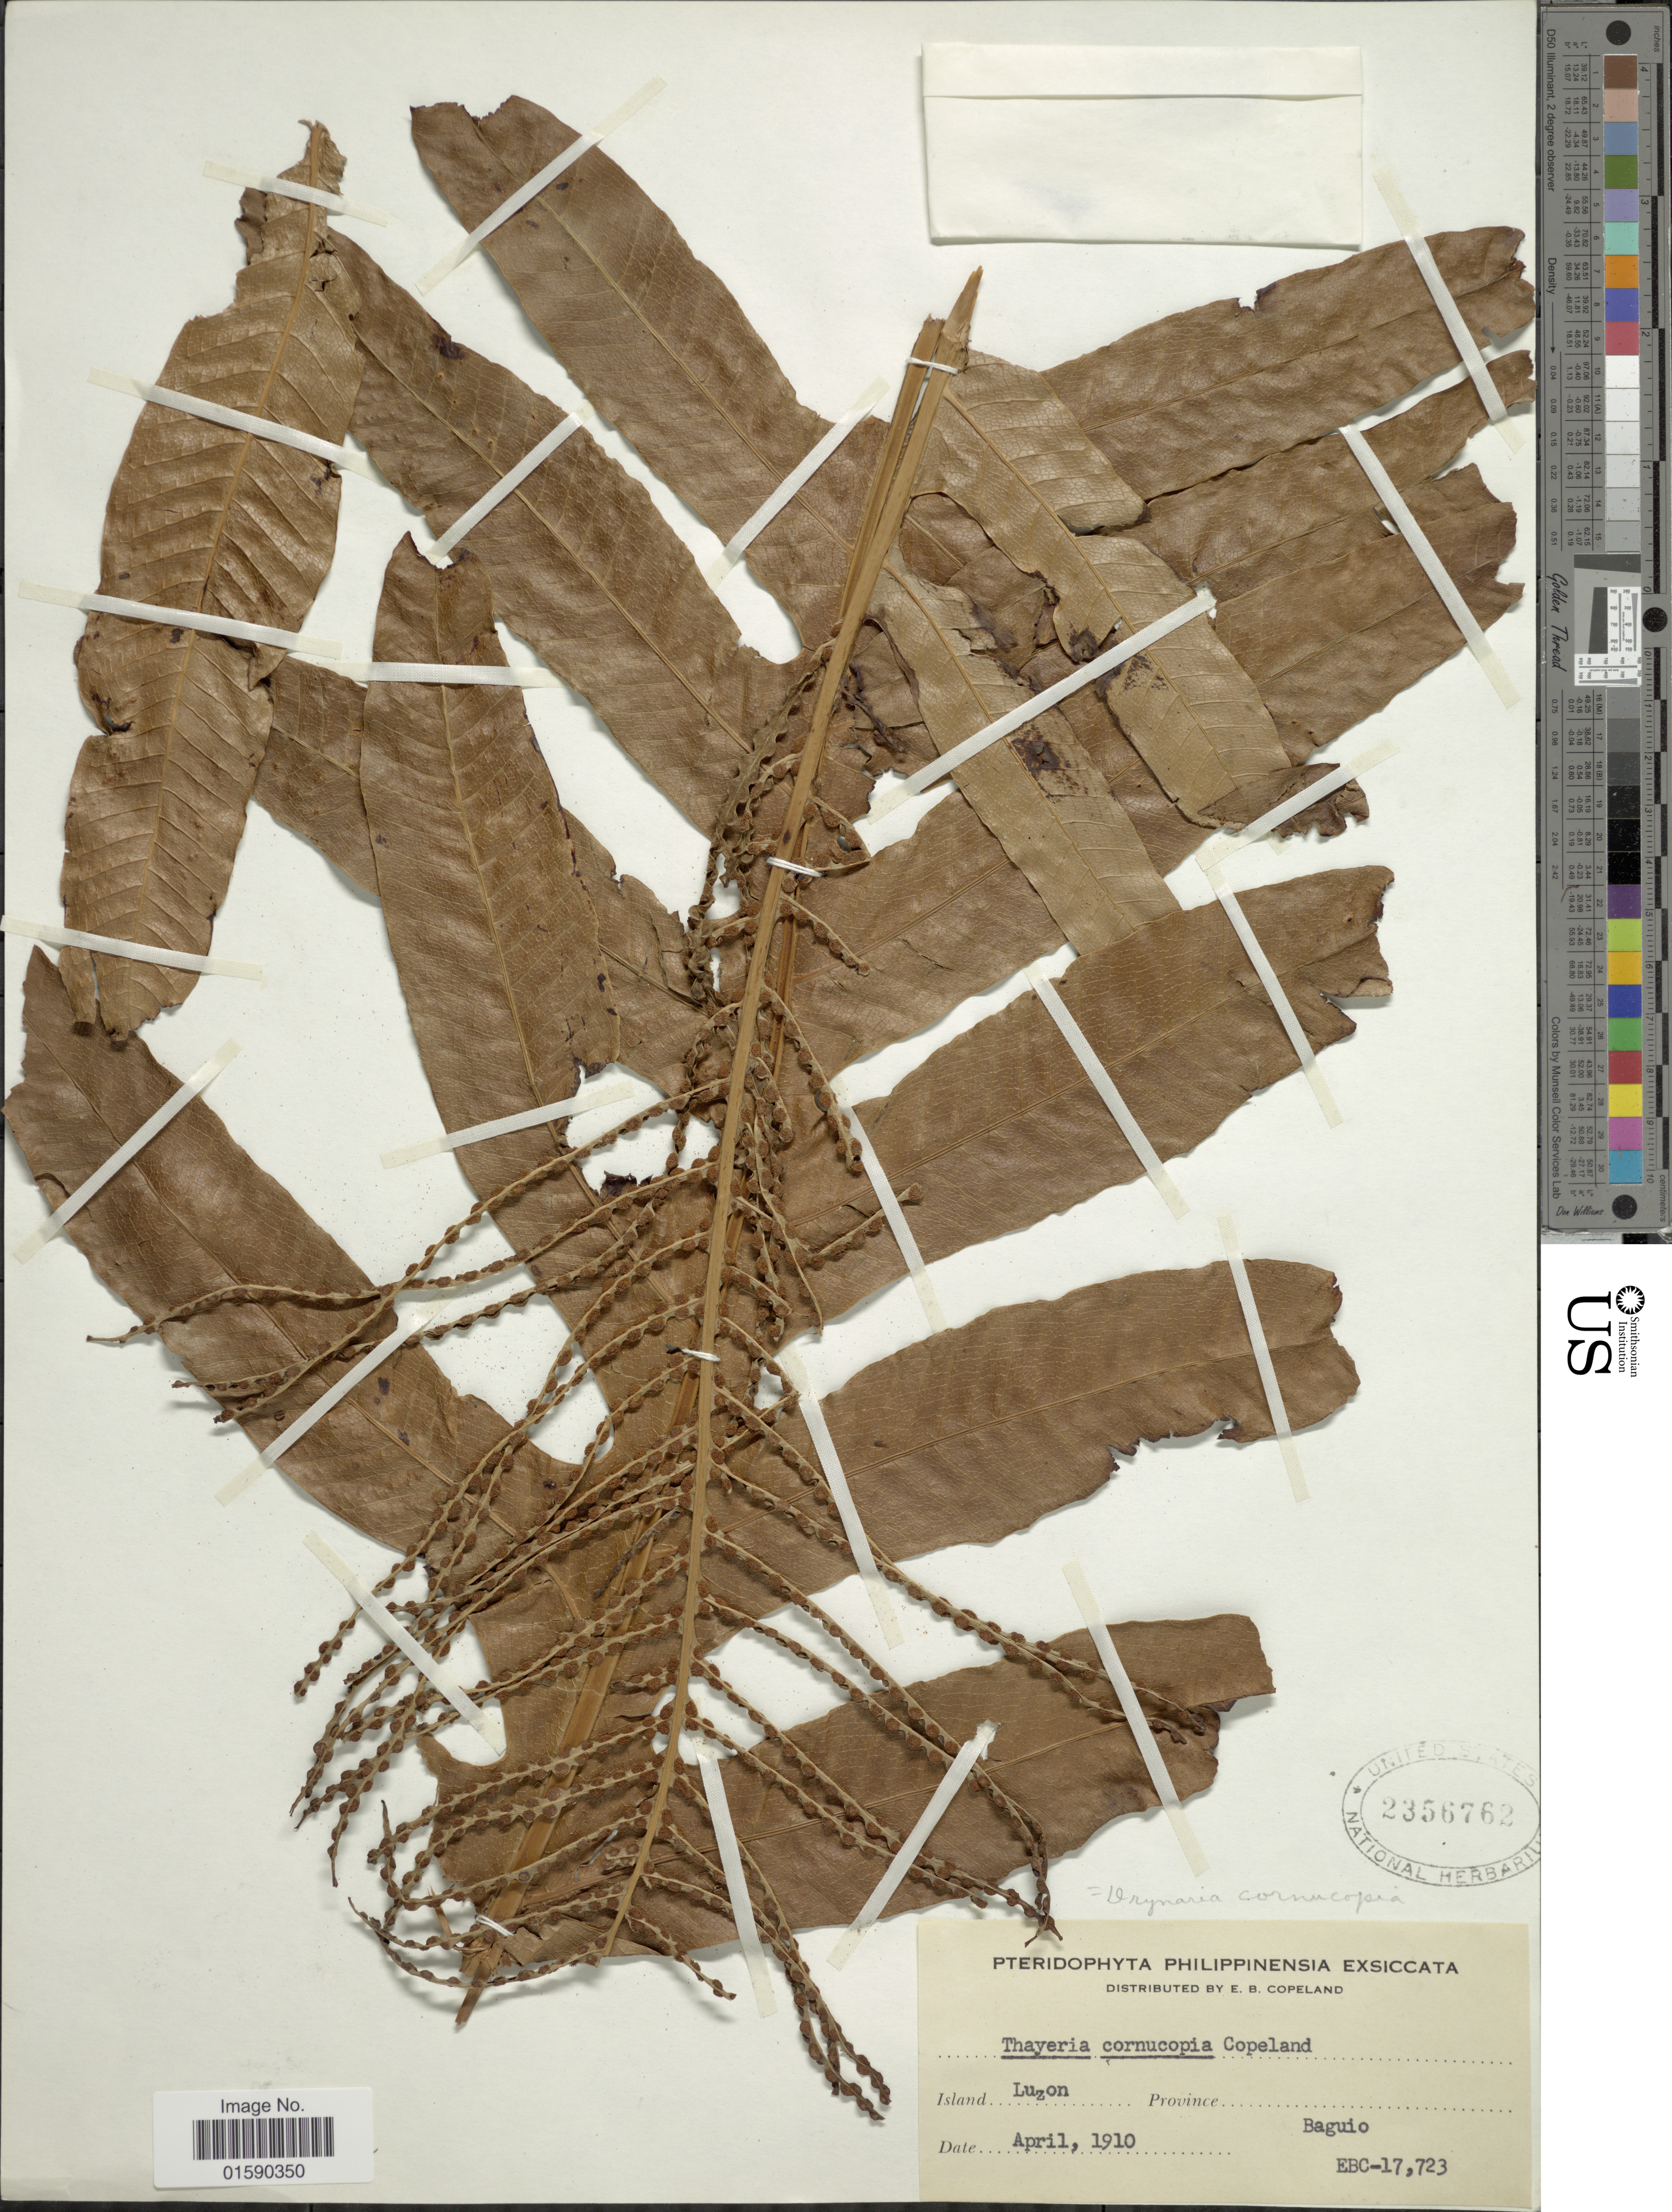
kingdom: Plantae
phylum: Tracheophyta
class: Polypodiopsida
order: Polypodiales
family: Polypodiaceae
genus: Aglaomorpha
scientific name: Aglaomorpha cornucopia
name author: (Copel.) M.C. Roos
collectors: E. B. Copeland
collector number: EBC-17723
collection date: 1910-04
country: Philippines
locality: Island Luzon, Province Baguio.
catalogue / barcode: US 2356762